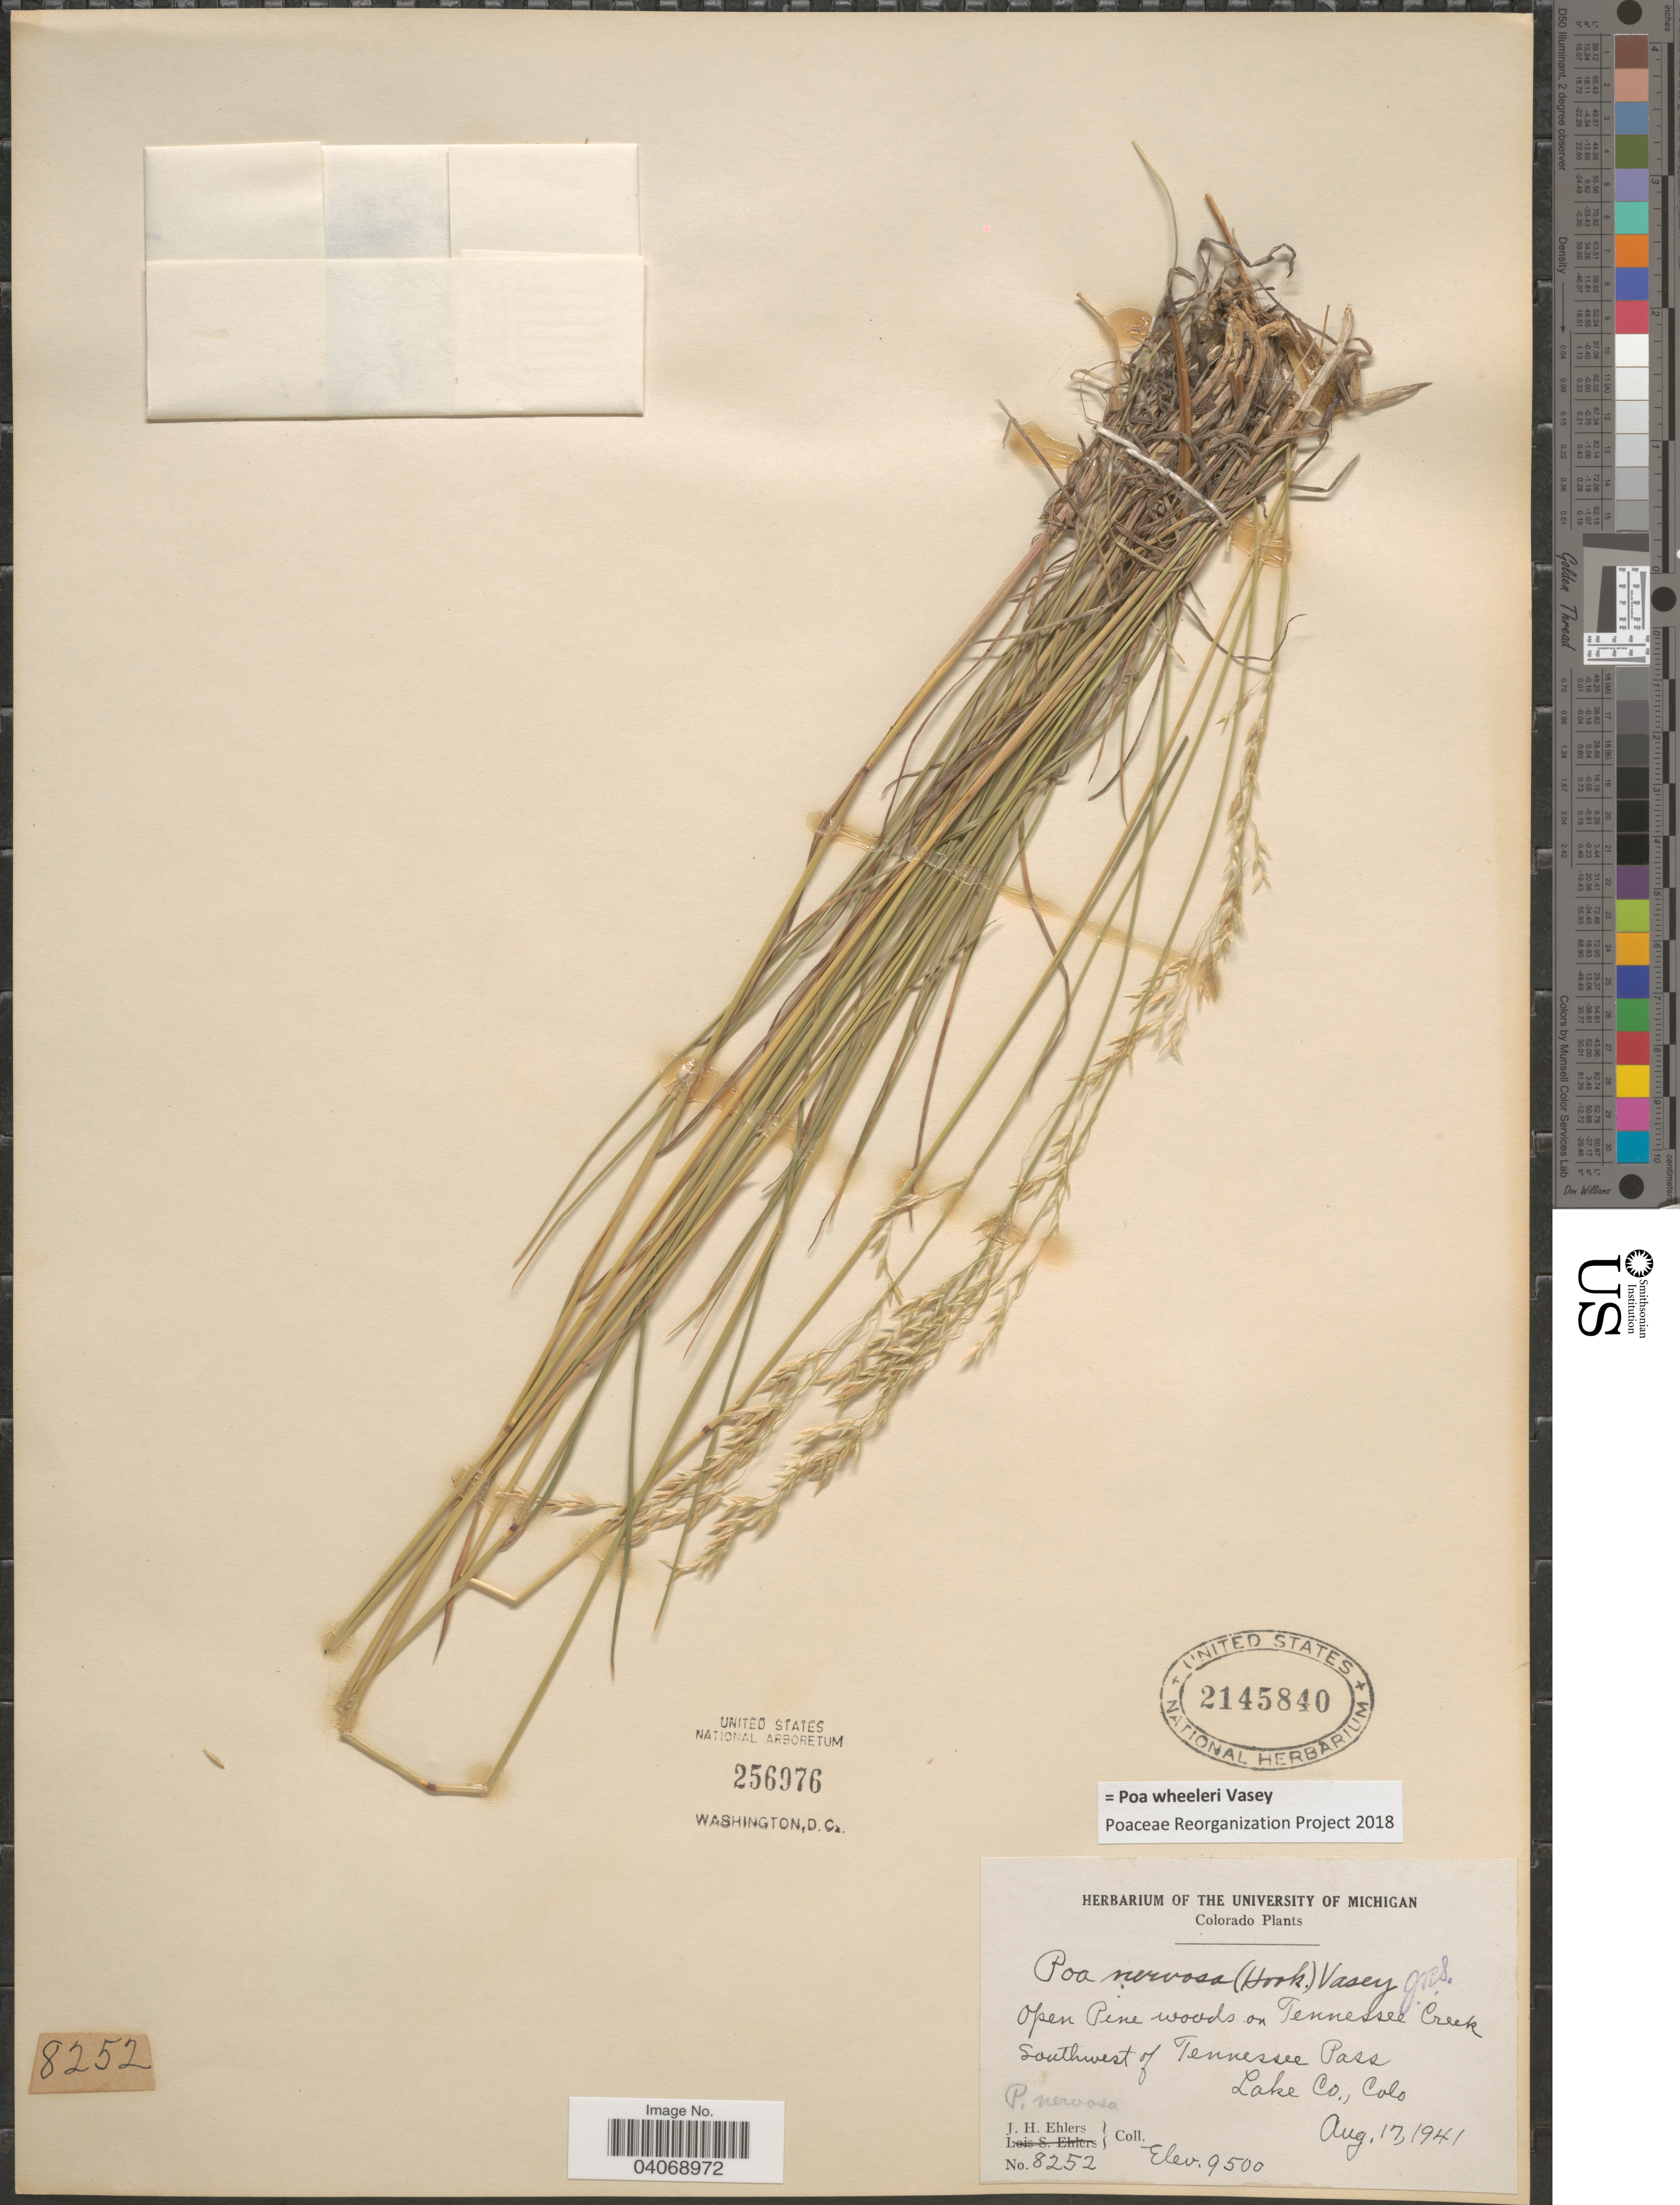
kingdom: Plantae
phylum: Tracheophyta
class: Liliopsida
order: Poales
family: Poaceae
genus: Poa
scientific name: Poa wheeleri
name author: Vasey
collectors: J. H. Ehlers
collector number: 8252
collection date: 1941-08-17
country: United States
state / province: Colorado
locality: Open Pine woods on Tennessee Creek. Southwest of Tennessee Pass. Lake Co.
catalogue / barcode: US 2145840